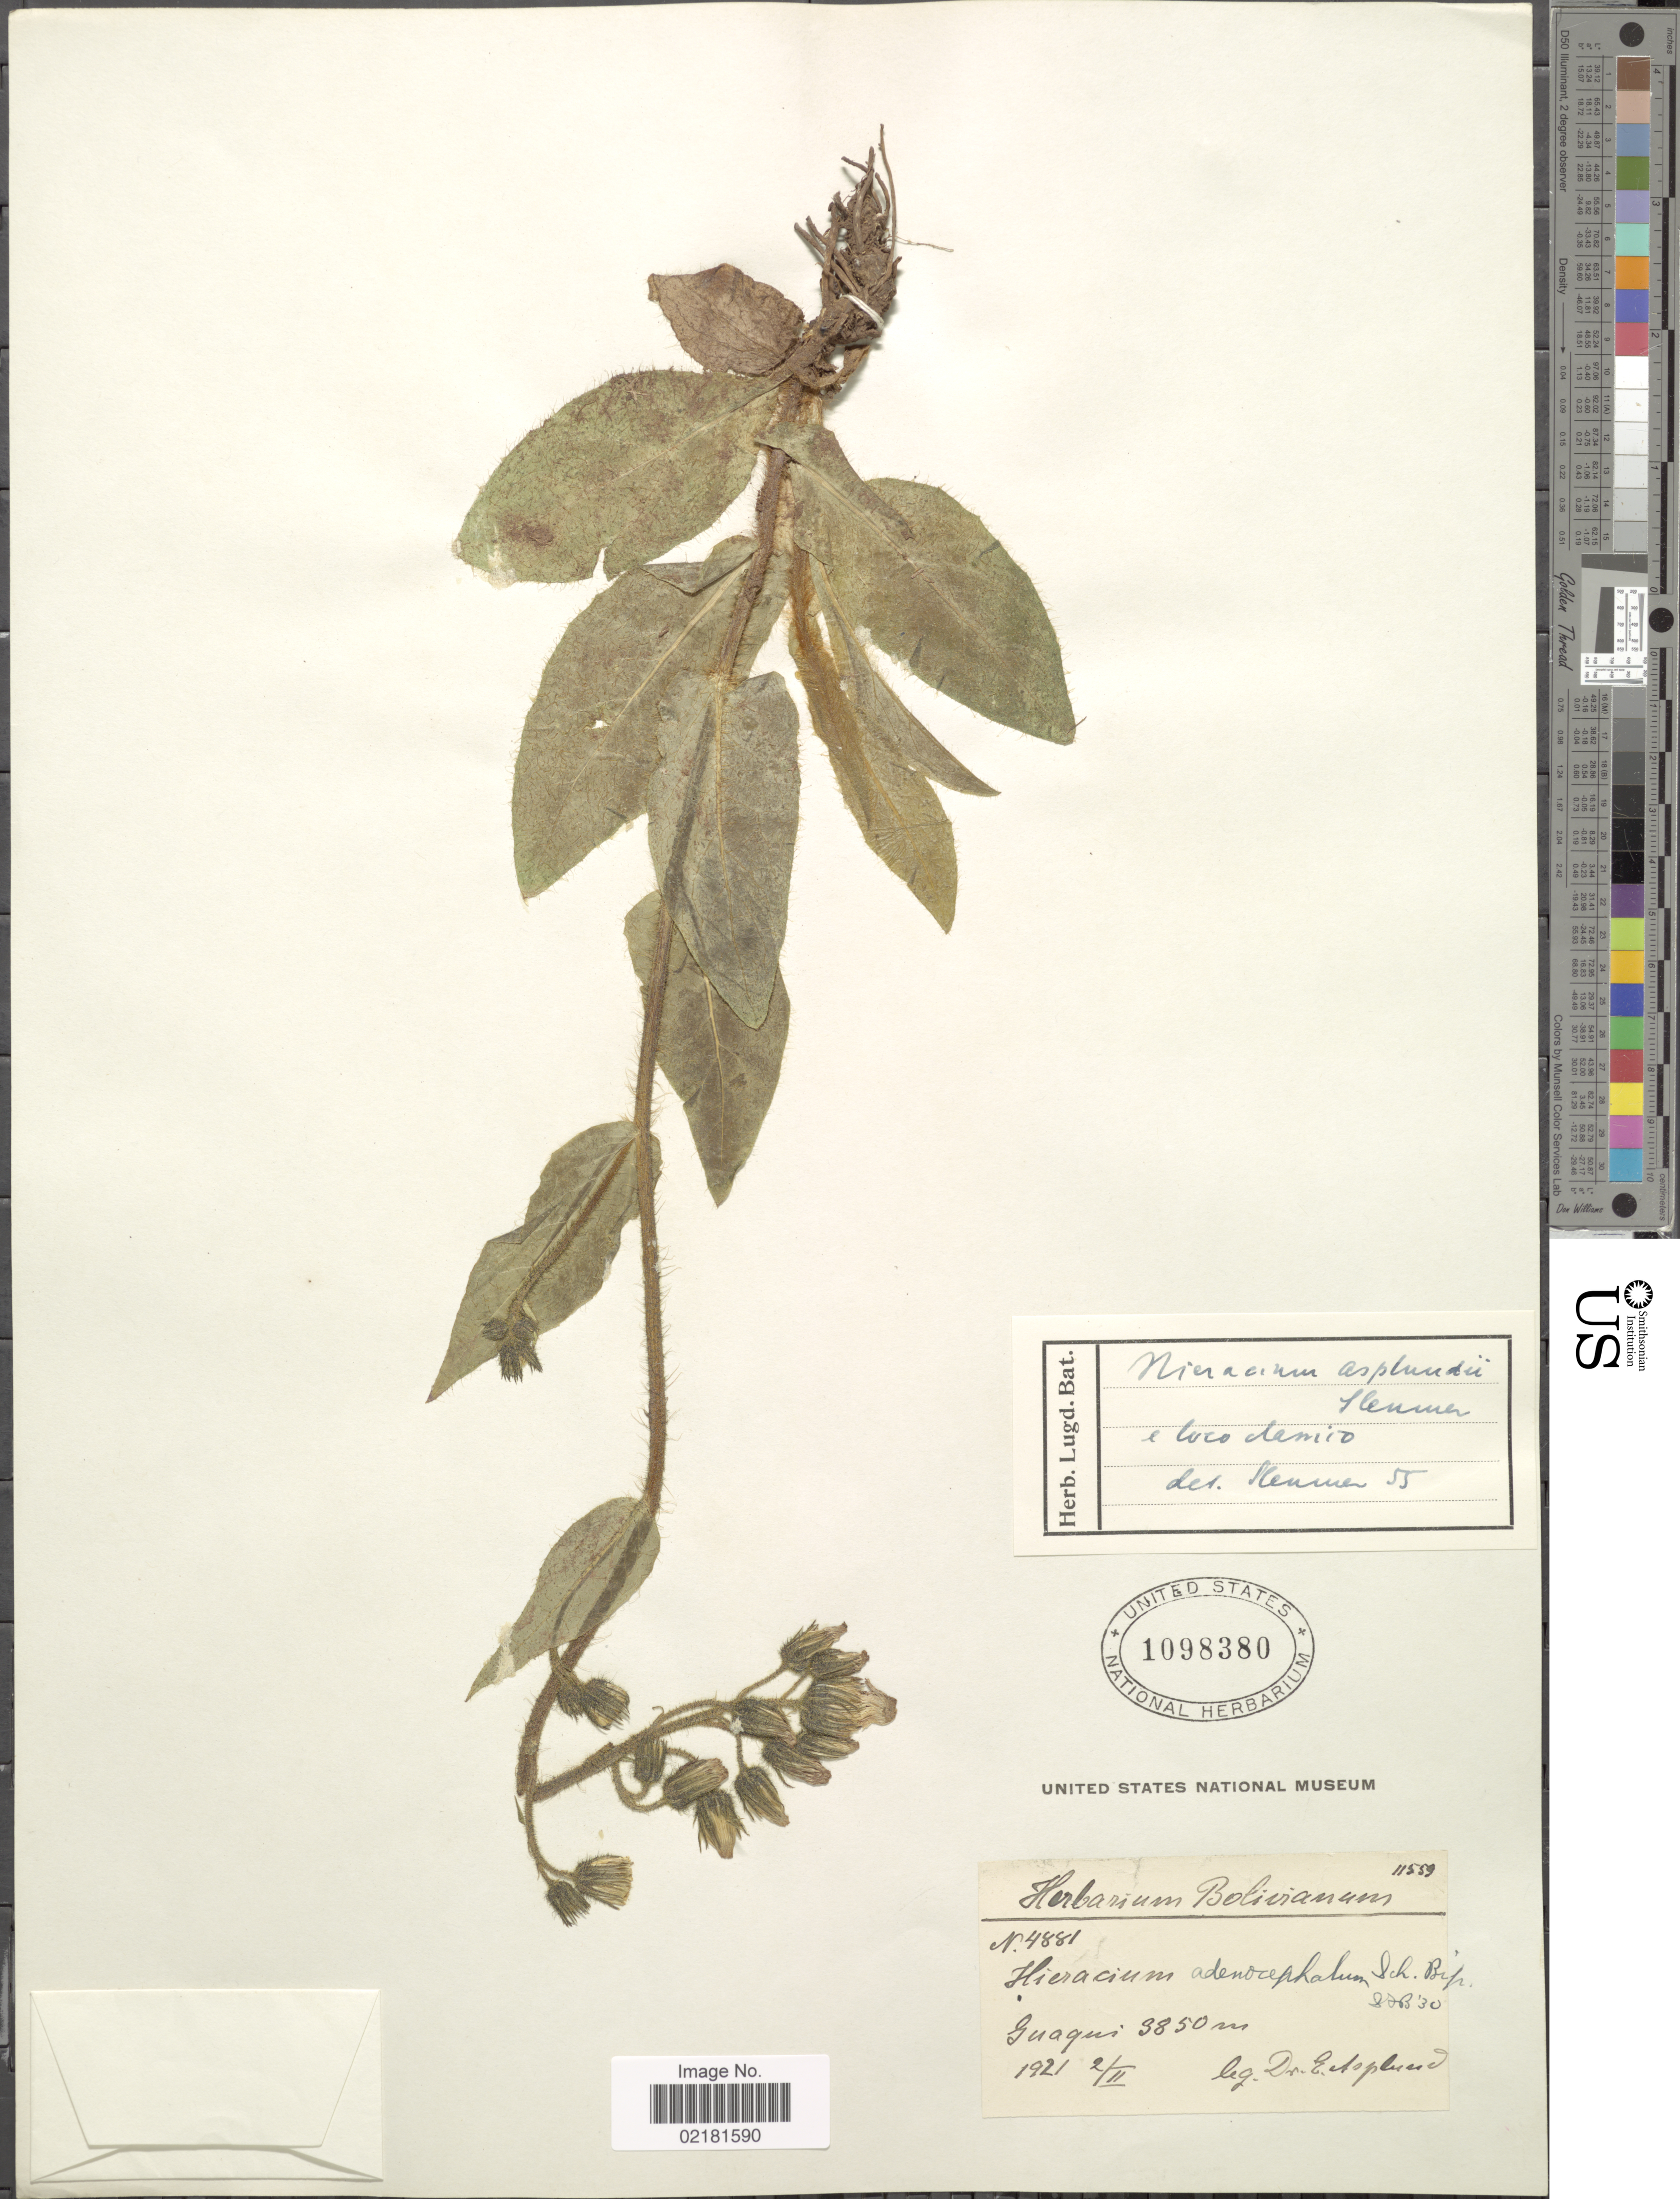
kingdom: Plantae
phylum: Tracheophyta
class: Magnoliopsida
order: Asterales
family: Asteraceae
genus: Hieracium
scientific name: Hieracium asplundii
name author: Sleumer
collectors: E. Asplund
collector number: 4881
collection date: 1921-02-02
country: Bolivia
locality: Guaqui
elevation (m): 3850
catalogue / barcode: US 1098380